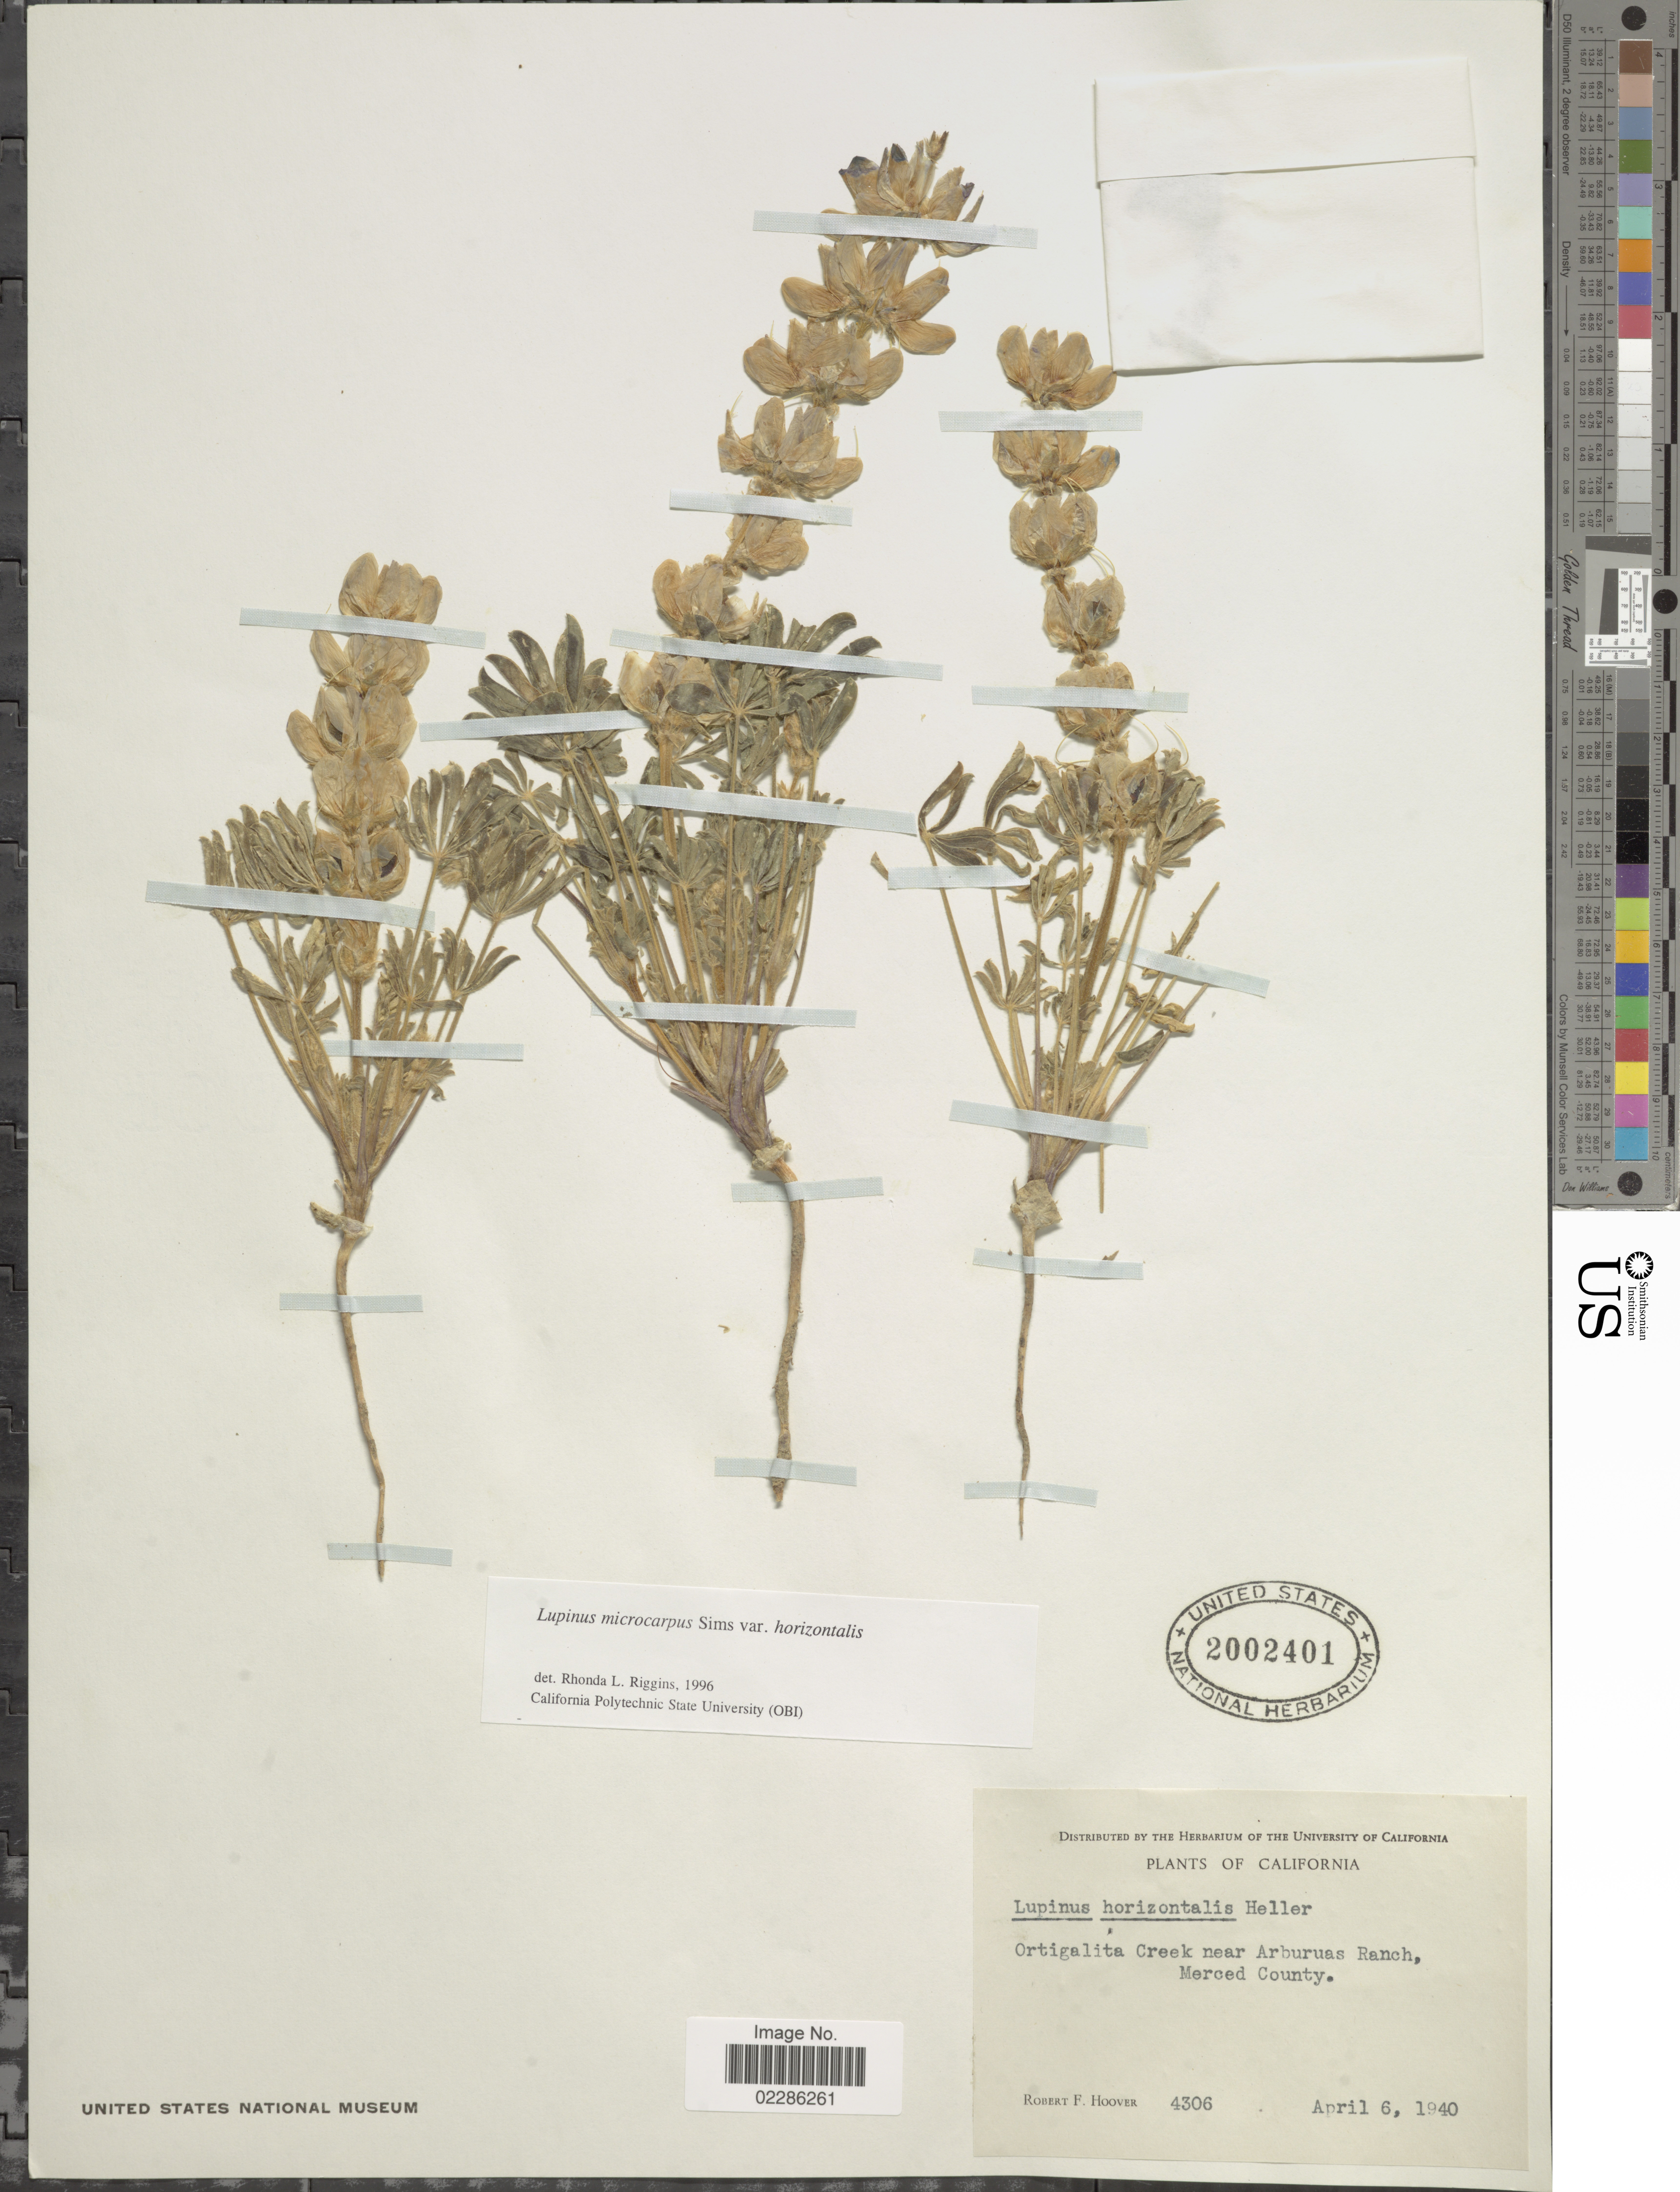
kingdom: Plantae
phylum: Tracheophyta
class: Magnoliopsida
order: Fabales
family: Fabaceae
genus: Lupinus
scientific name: Lupinus microcarpus var. horizontalis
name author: (A. Heller) Jeps.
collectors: R. F. Hoover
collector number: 4306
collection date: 1940-04-06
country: United States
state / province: California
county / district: Merced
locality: Ortigalita Creek near Arburuas Ranch, Merced County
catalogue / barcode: US 2002401